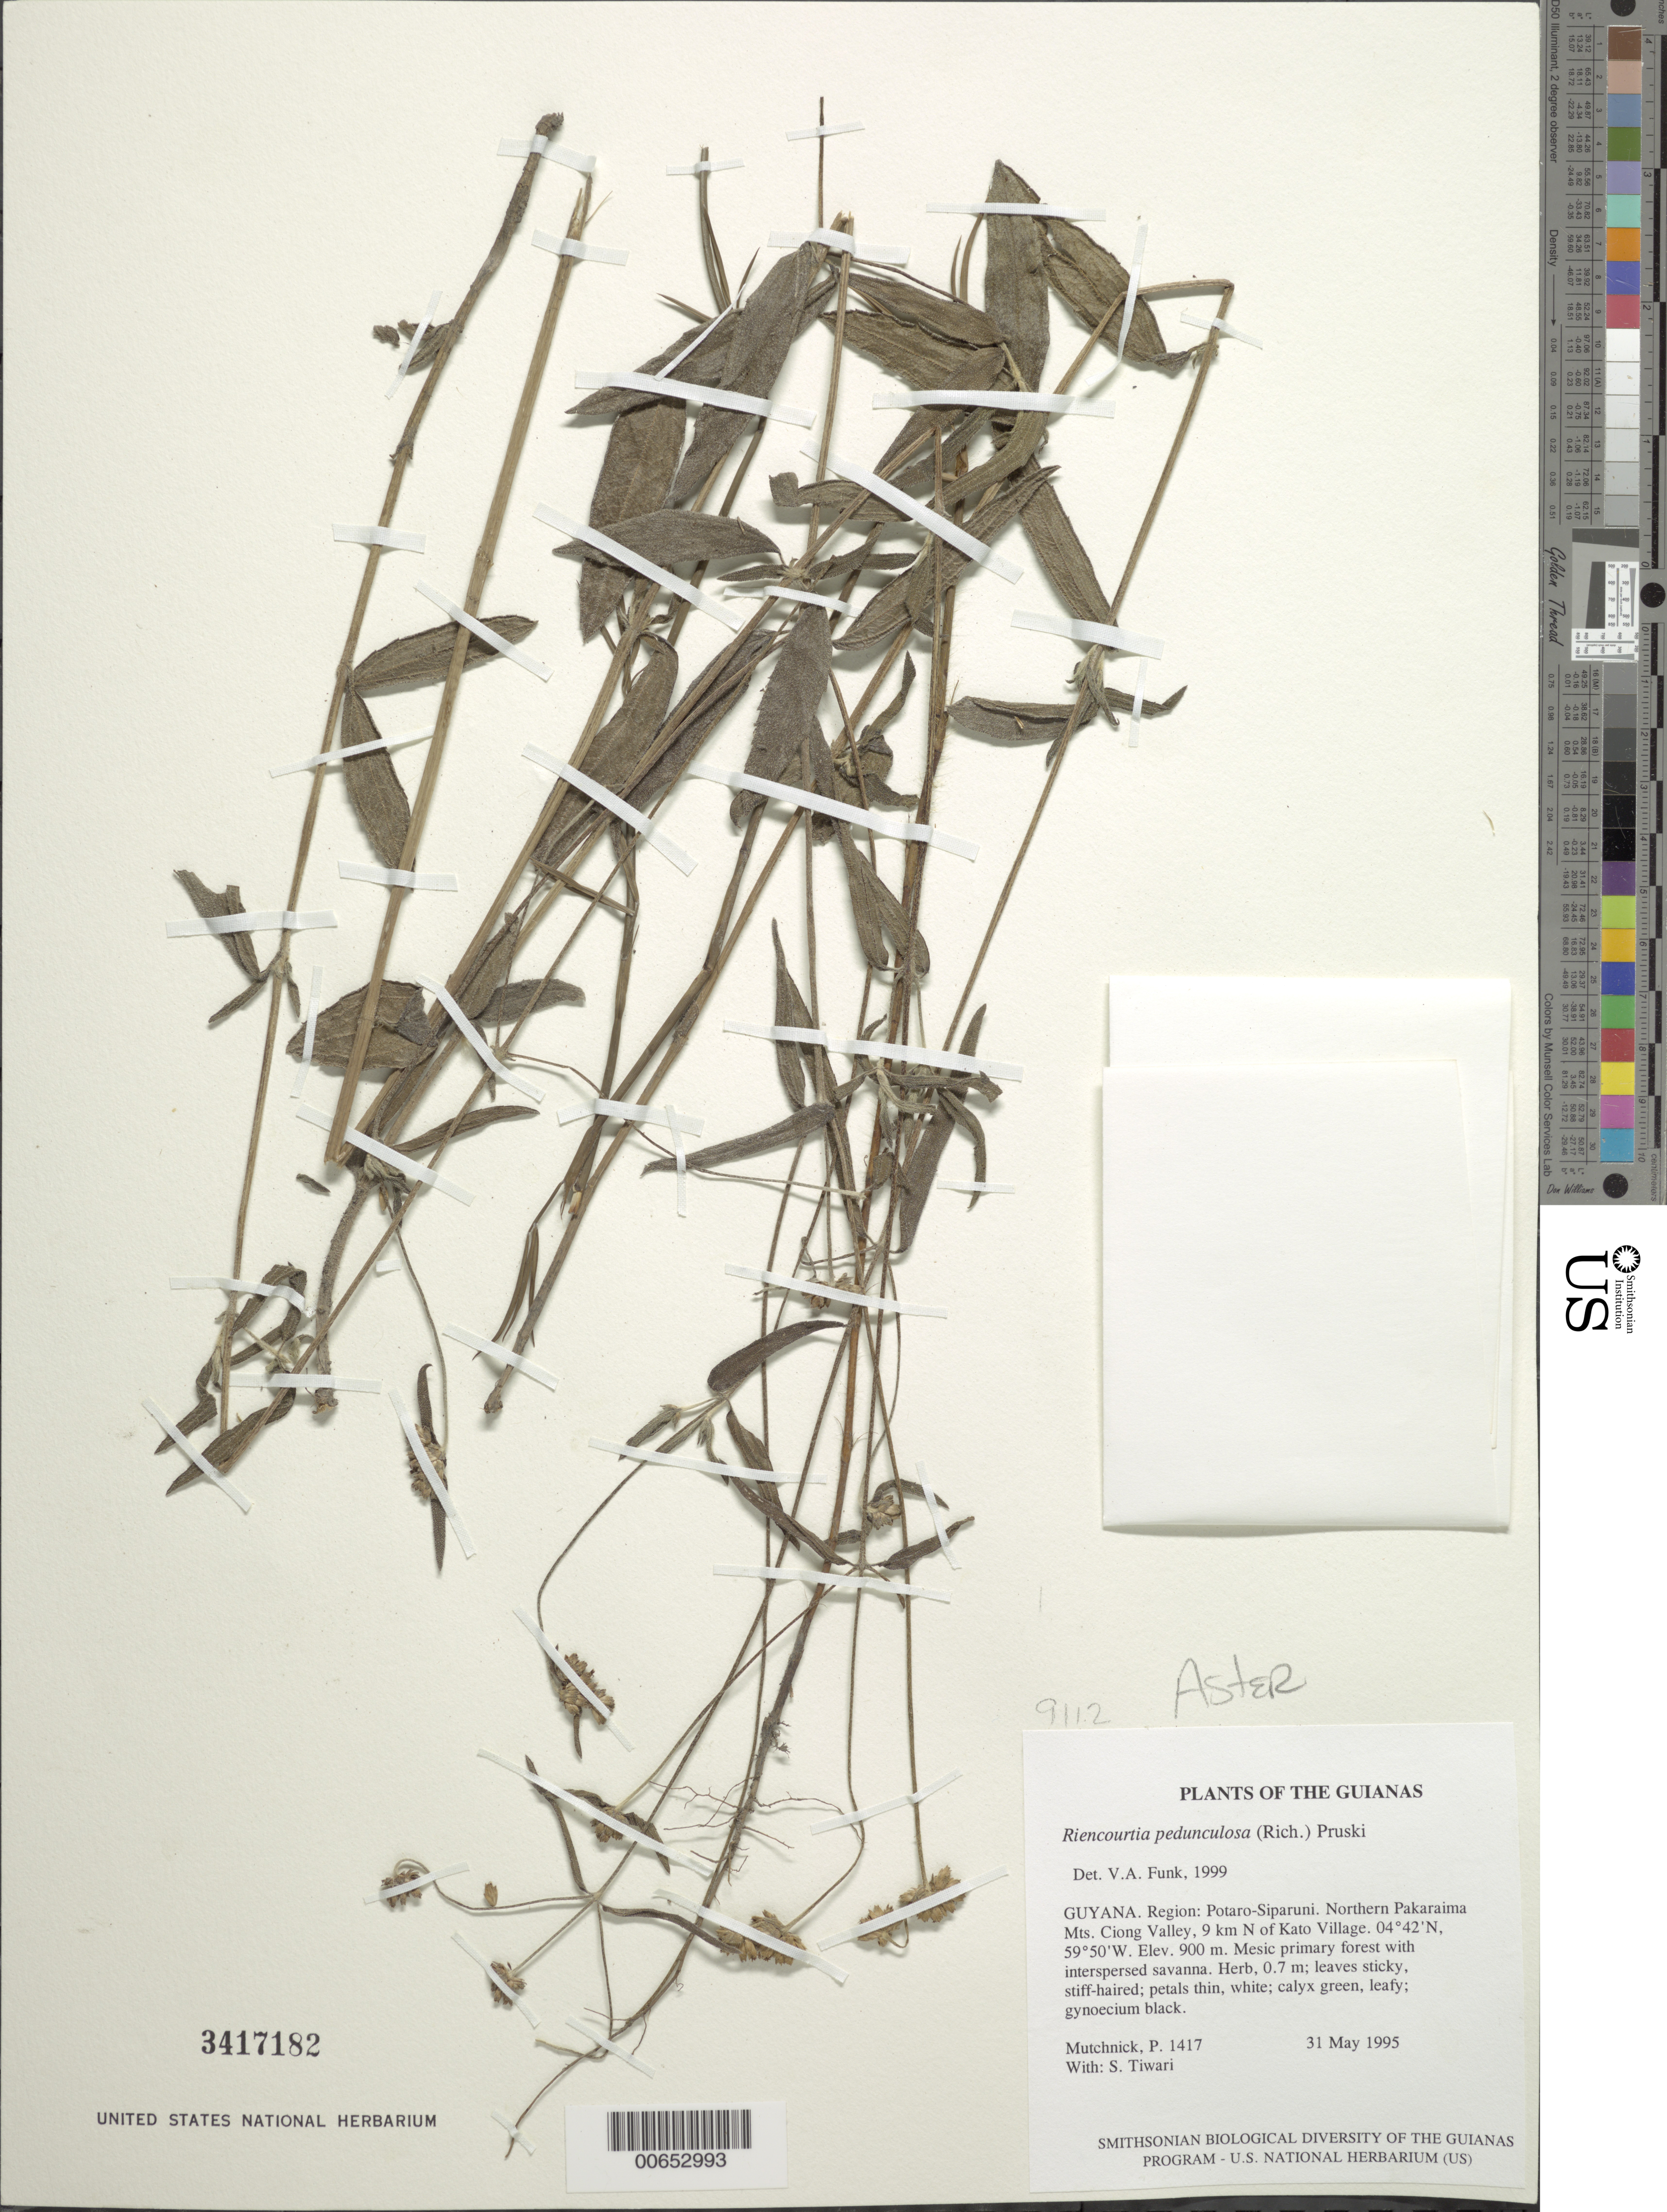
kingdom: Plantae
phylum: Tracheophyta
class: Magnoliopsida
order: Asterales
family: Asteraceae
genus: Riencourtia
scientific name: Riencourtia pedunculosa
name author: (Rich.) Pruski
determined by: Funk, Vicki A., (BOT), Smithsonian Institution - National Museum of Natural History (UNITED STATES)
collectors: P. Mutchnick & S. Tiwari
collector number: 1417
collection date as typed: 31 May 1995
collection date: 1995-05-31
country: Guyana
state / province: Potaro-Siparuni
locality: Northern Pakaraima Mts. Ciong Valley, 9 km N of Kato Village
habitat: Mesic primary forest with interspersed savanna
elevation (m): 900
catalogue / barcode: US 3417182